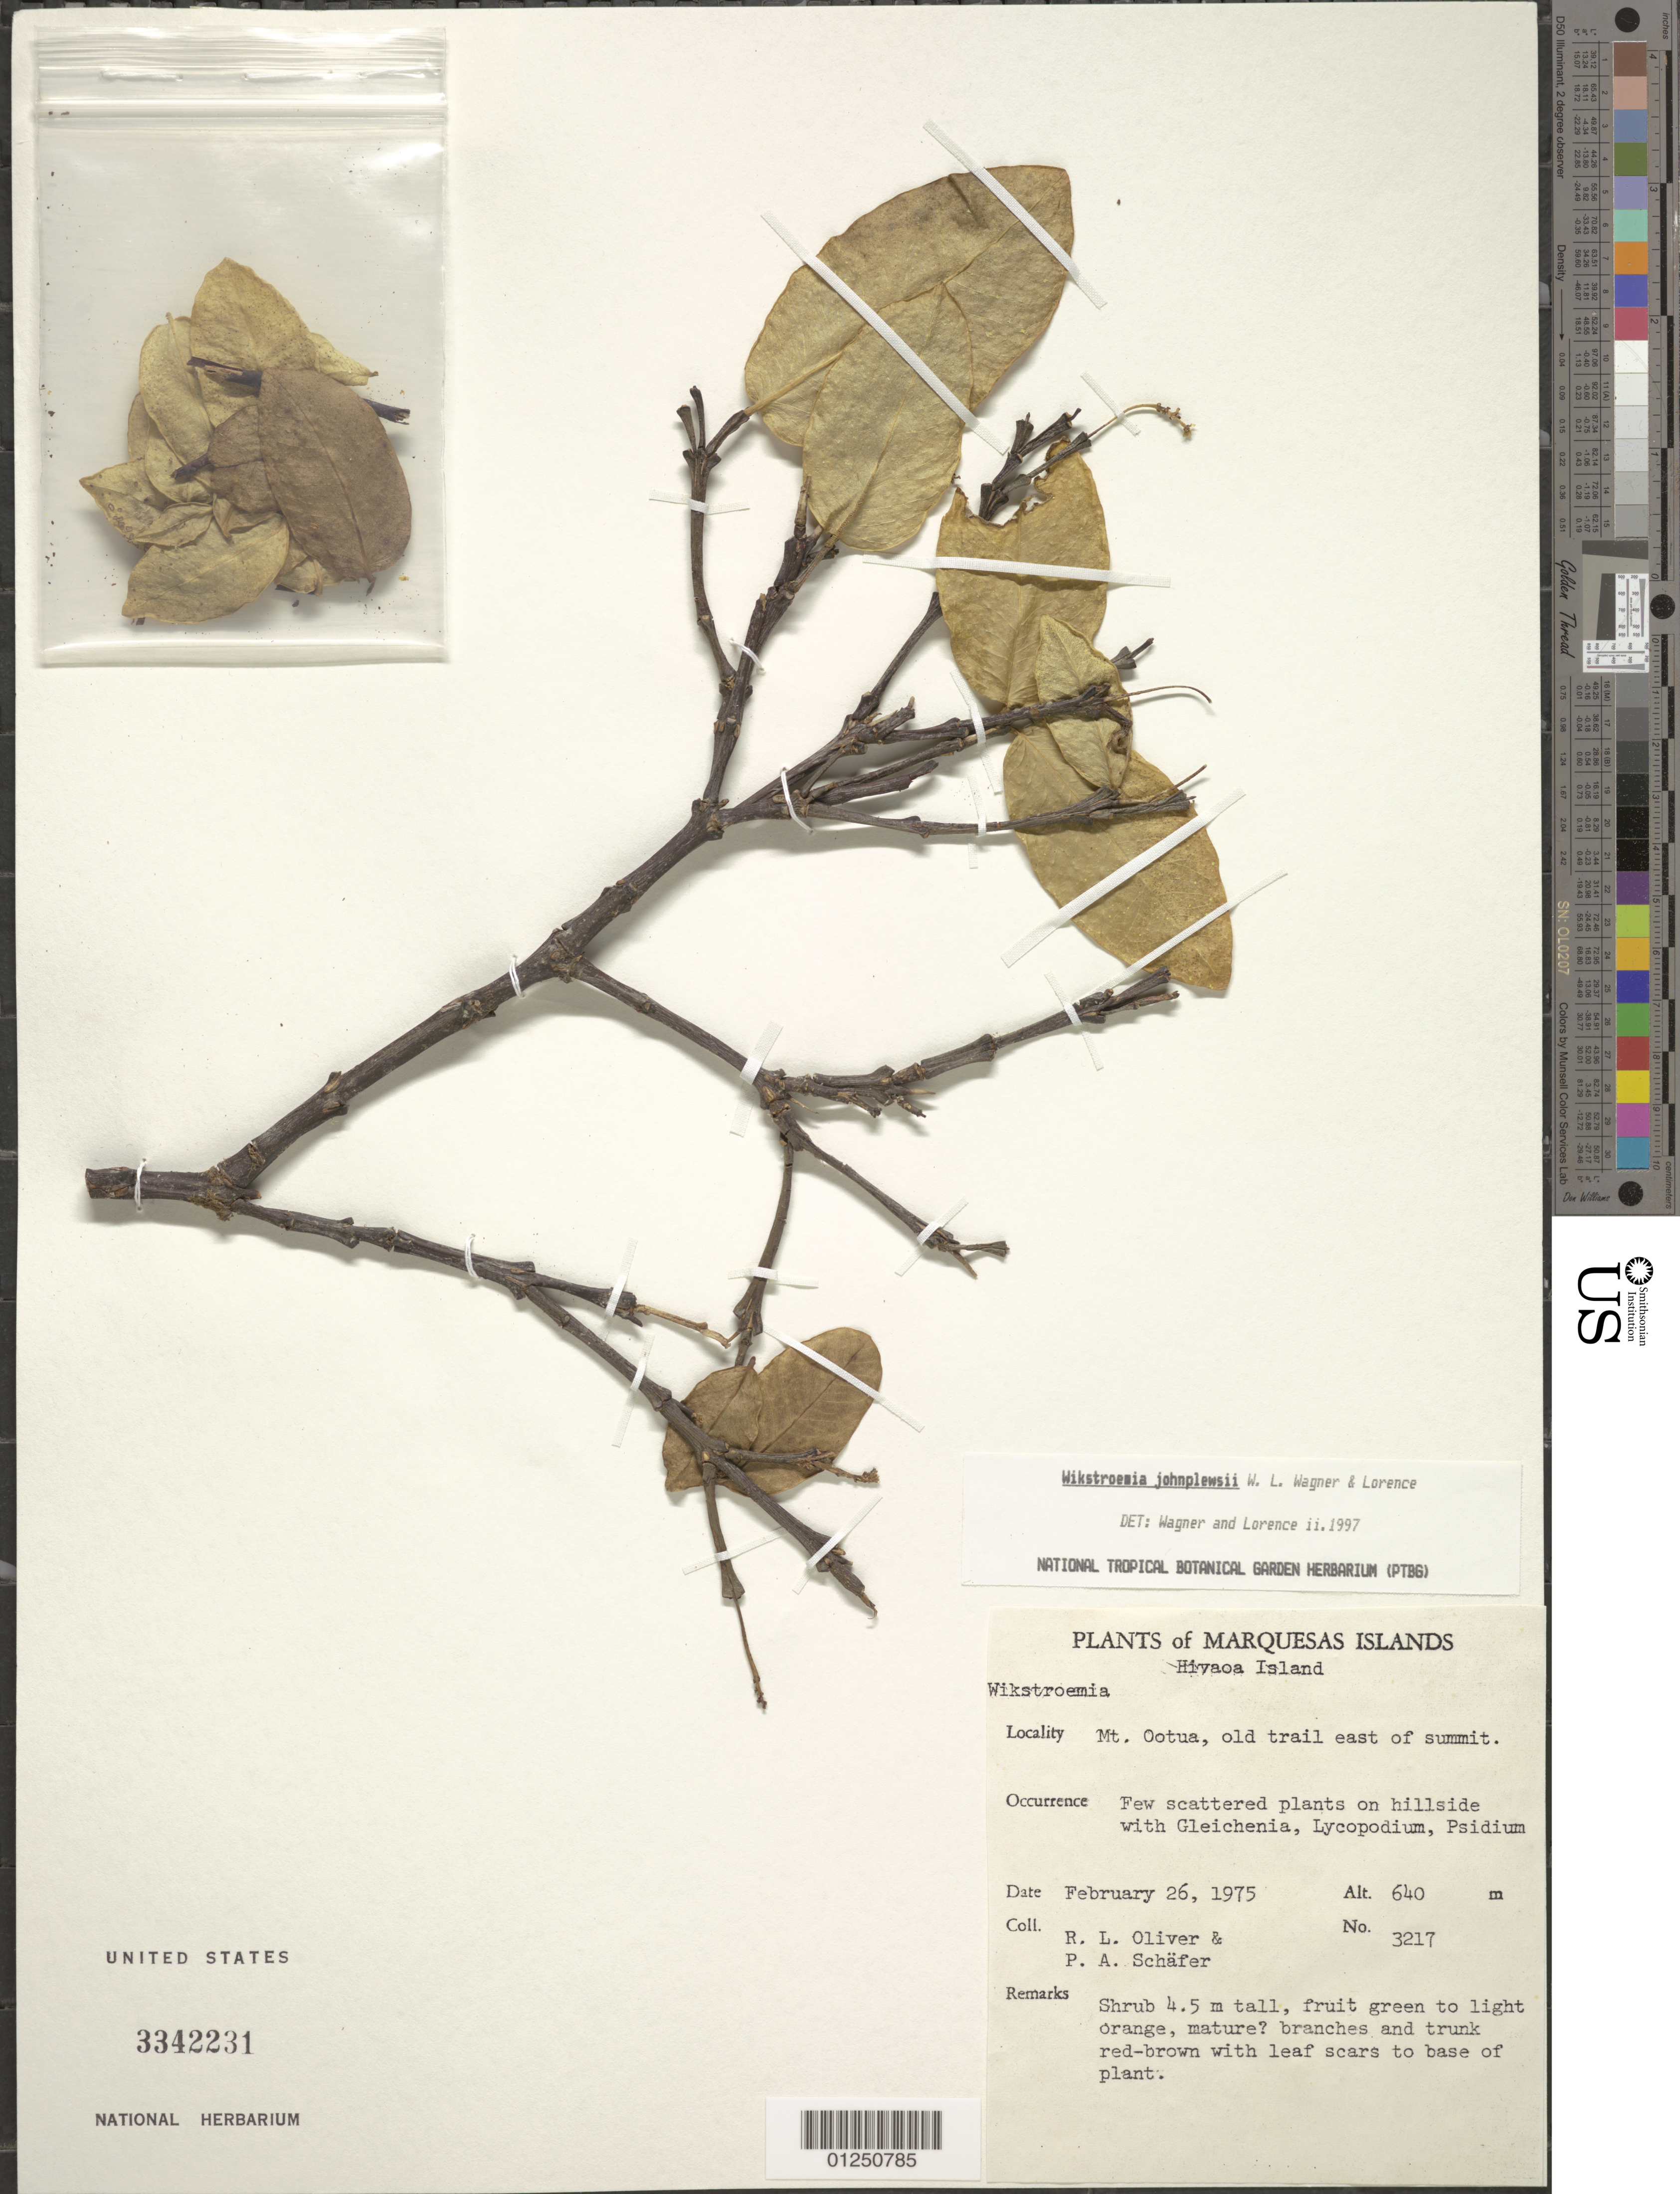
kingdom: Plantae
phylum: Tracheophyta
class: Magnoliopsida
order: Malvales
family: Thymelaeaceae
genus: Wikstroemia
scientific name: Wikstroemia johnplewsii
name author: W.L. Wagner & Lorence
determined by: Wagner, W. L.; Lorence, David H.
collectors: R. L. Oliver & P. A. Schäfer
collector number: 3217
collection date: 1975-02-26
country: French Polynesia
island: Hiva Oa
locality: Mt. Ootua, old trail E of summit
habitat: Few scattered plants on hillside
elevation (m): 640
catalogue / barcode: US 3342231